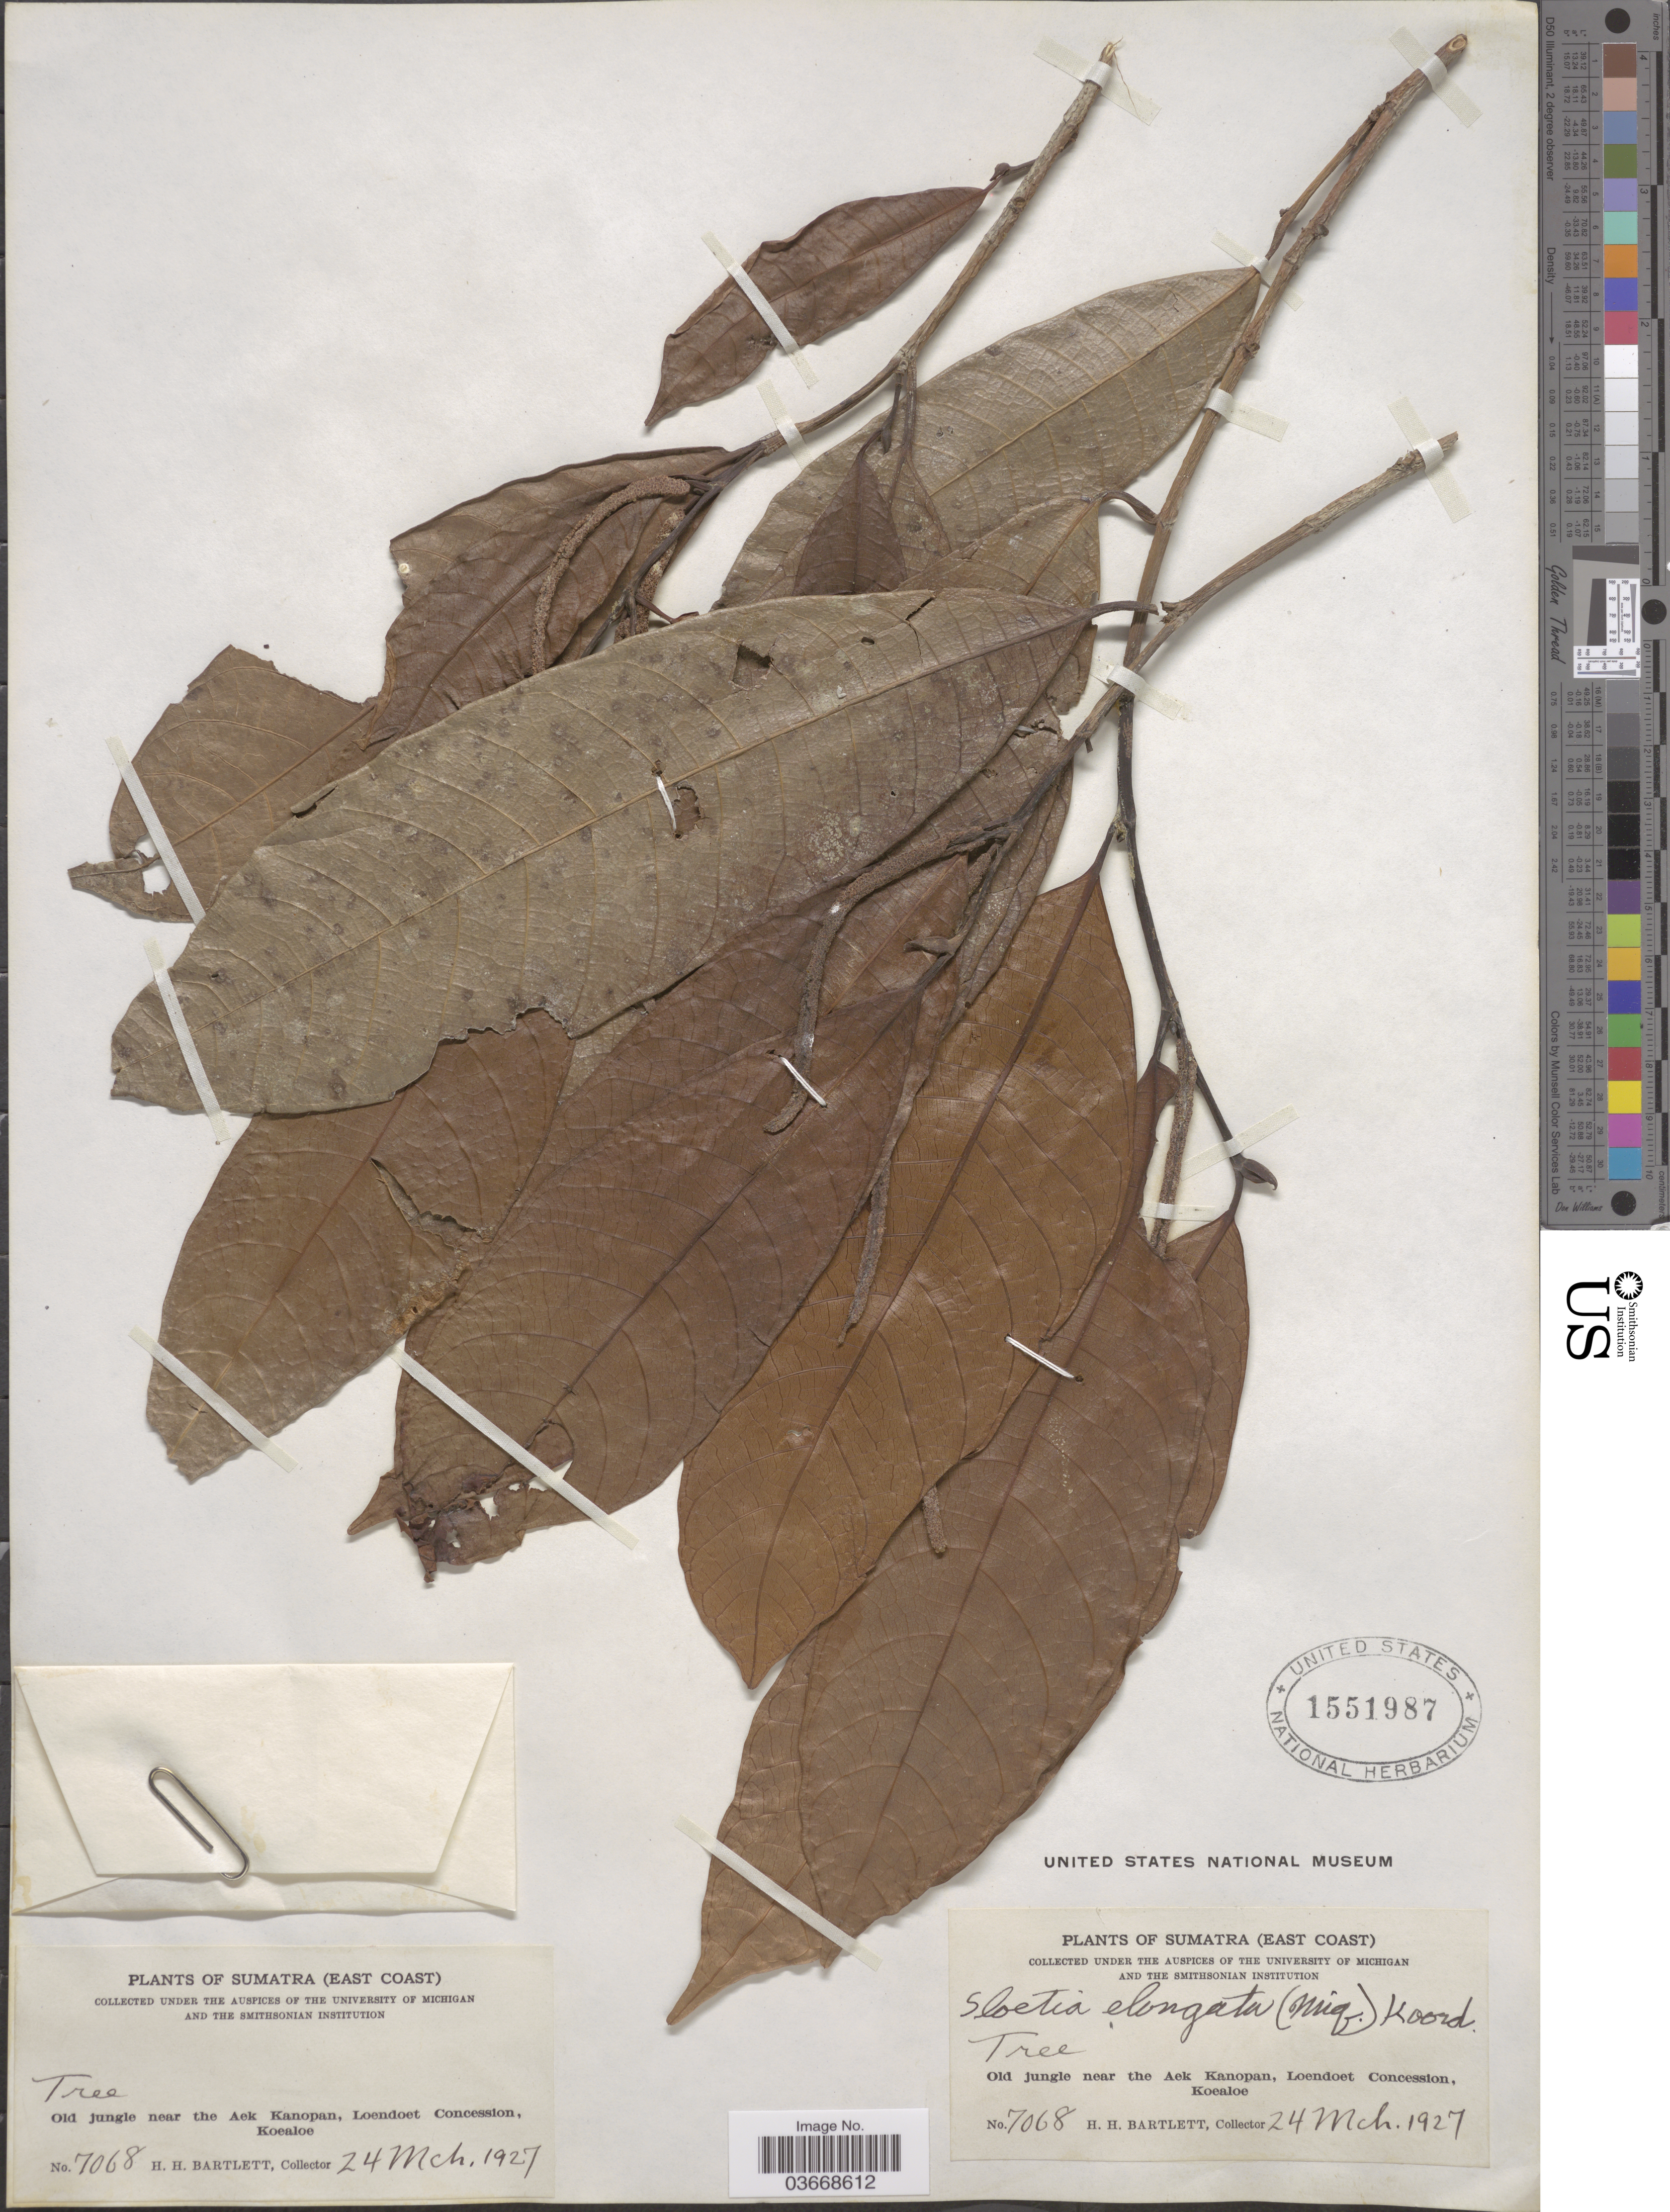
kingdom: Plantae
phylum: Tracheophyta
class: Magnoliopsida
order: Rosales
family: Moraceae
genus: Sloetia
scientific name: Sloetia elongata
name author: (Miq.) Koord.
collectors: H. H. Bartlett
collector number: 7068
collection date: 1927-03-24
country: Indonesia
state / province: Sumatra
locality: (East Coast). Old jungle near the Aek Kanopan, Loendoet Concession, Koealoe.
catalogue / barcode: US 1551987